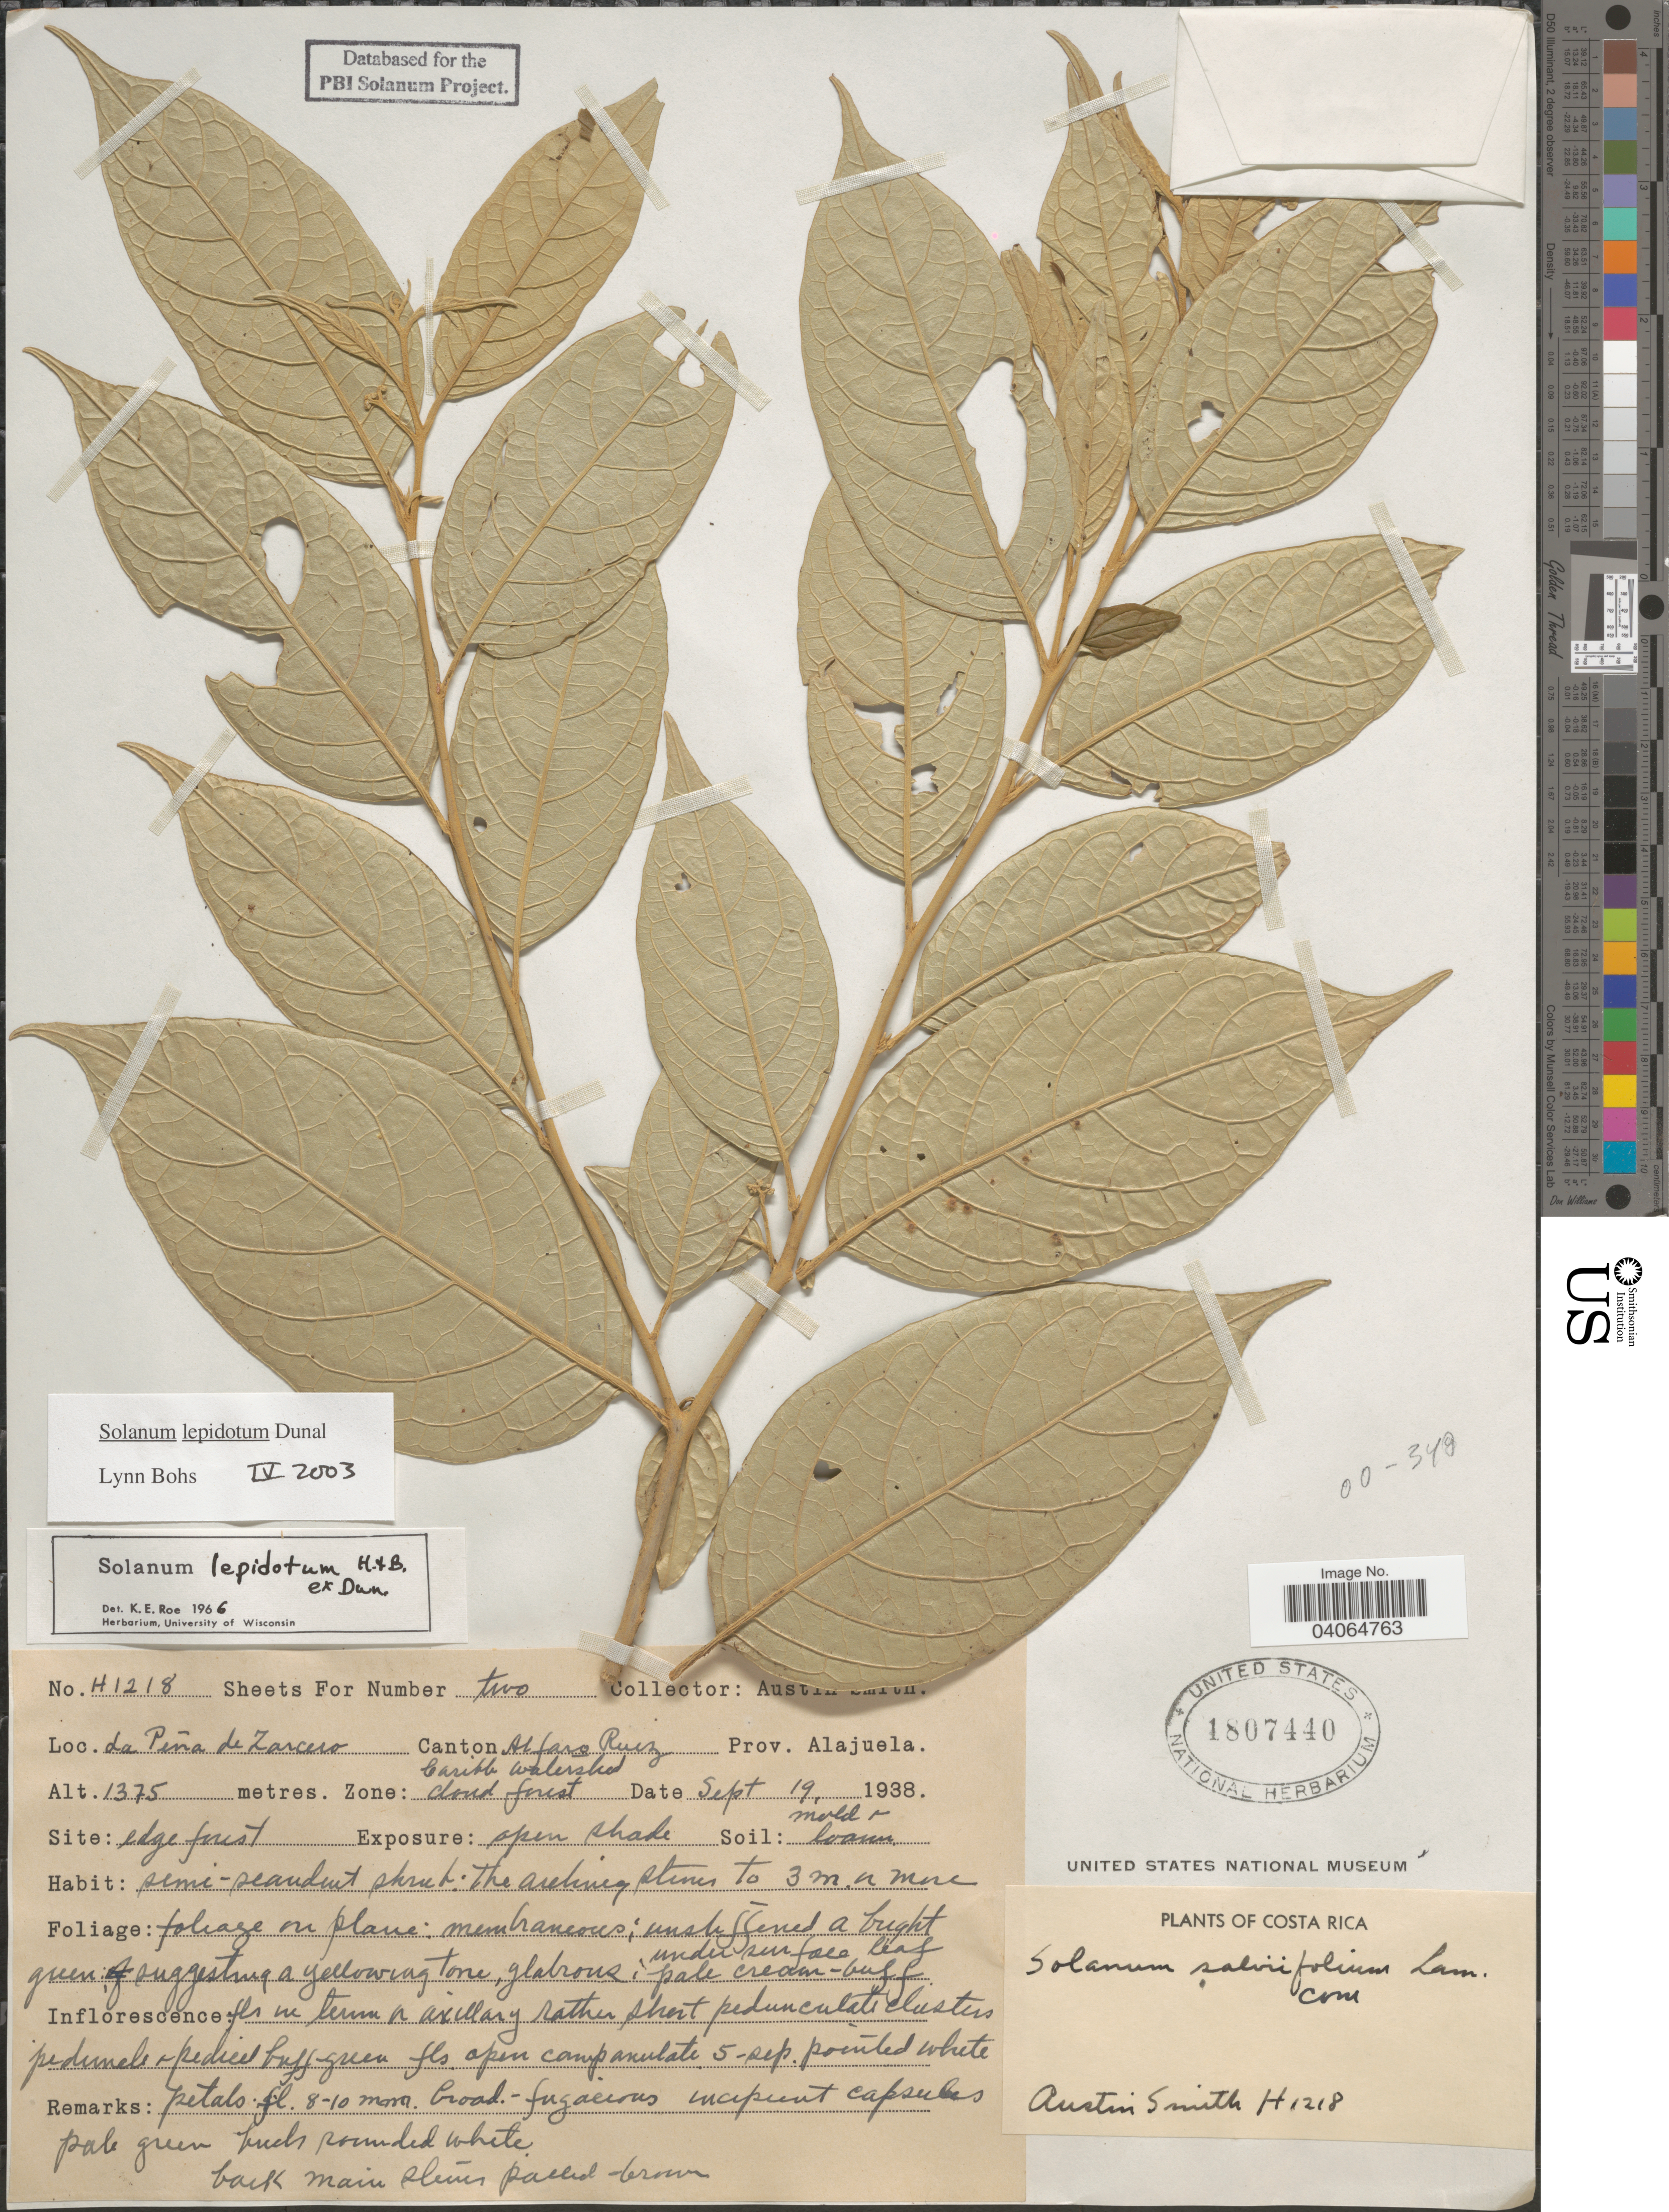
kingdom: Plantae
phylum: Tracheophyta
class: Magnoliopsida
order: Solanales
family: Solanaceae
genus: Solanum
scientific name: Solanum lepidotum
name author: Humb. & Bonpl. ex Dunal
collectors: Aust P. Smith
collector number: H1218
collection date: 1938-09-19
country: Costa Rica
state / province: Alajuela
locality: La Peña de Zarcero, Alfaro Ruiz canton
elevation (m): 1375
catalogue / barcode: US 1807440